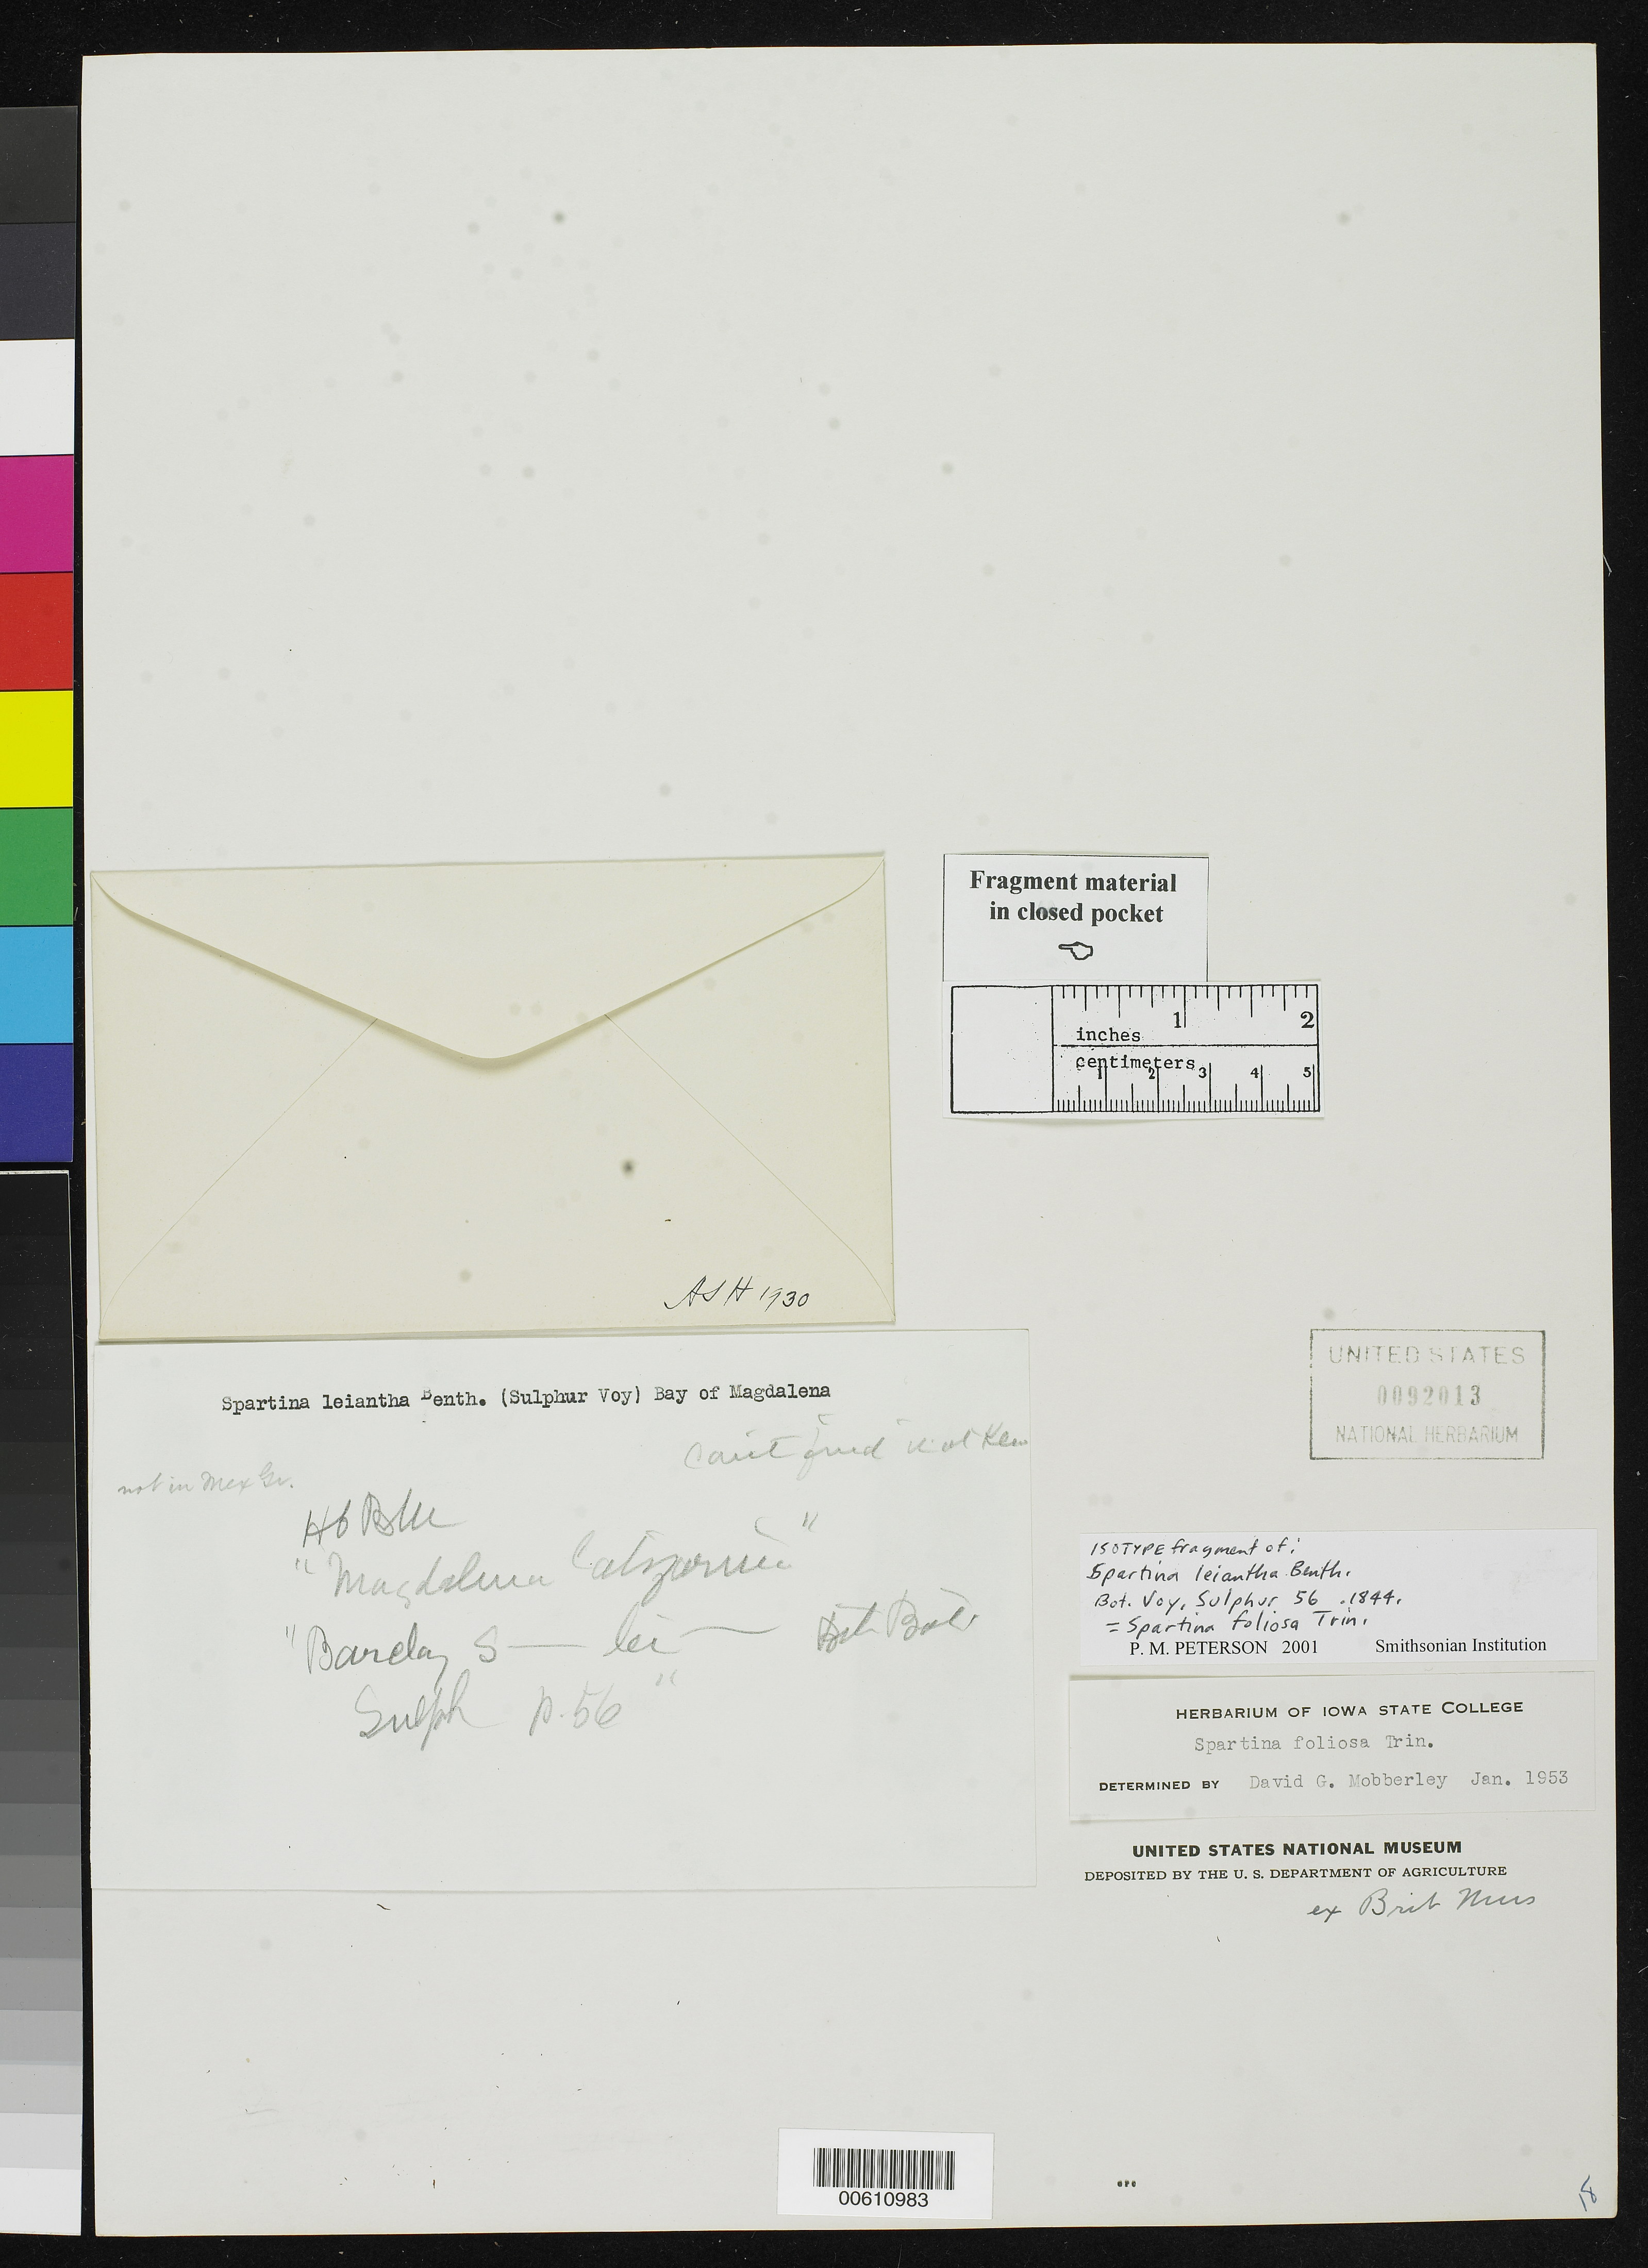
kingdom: Plantae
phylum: Tracheophyta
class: Liliopsida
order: Poales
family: Poaceae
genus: Spartina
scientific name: Spartina leiantha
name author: Benth.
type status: Type Fragment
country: Mexico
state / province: Baja California Sur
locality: Bay of Magdalena.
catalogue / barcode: US 92013